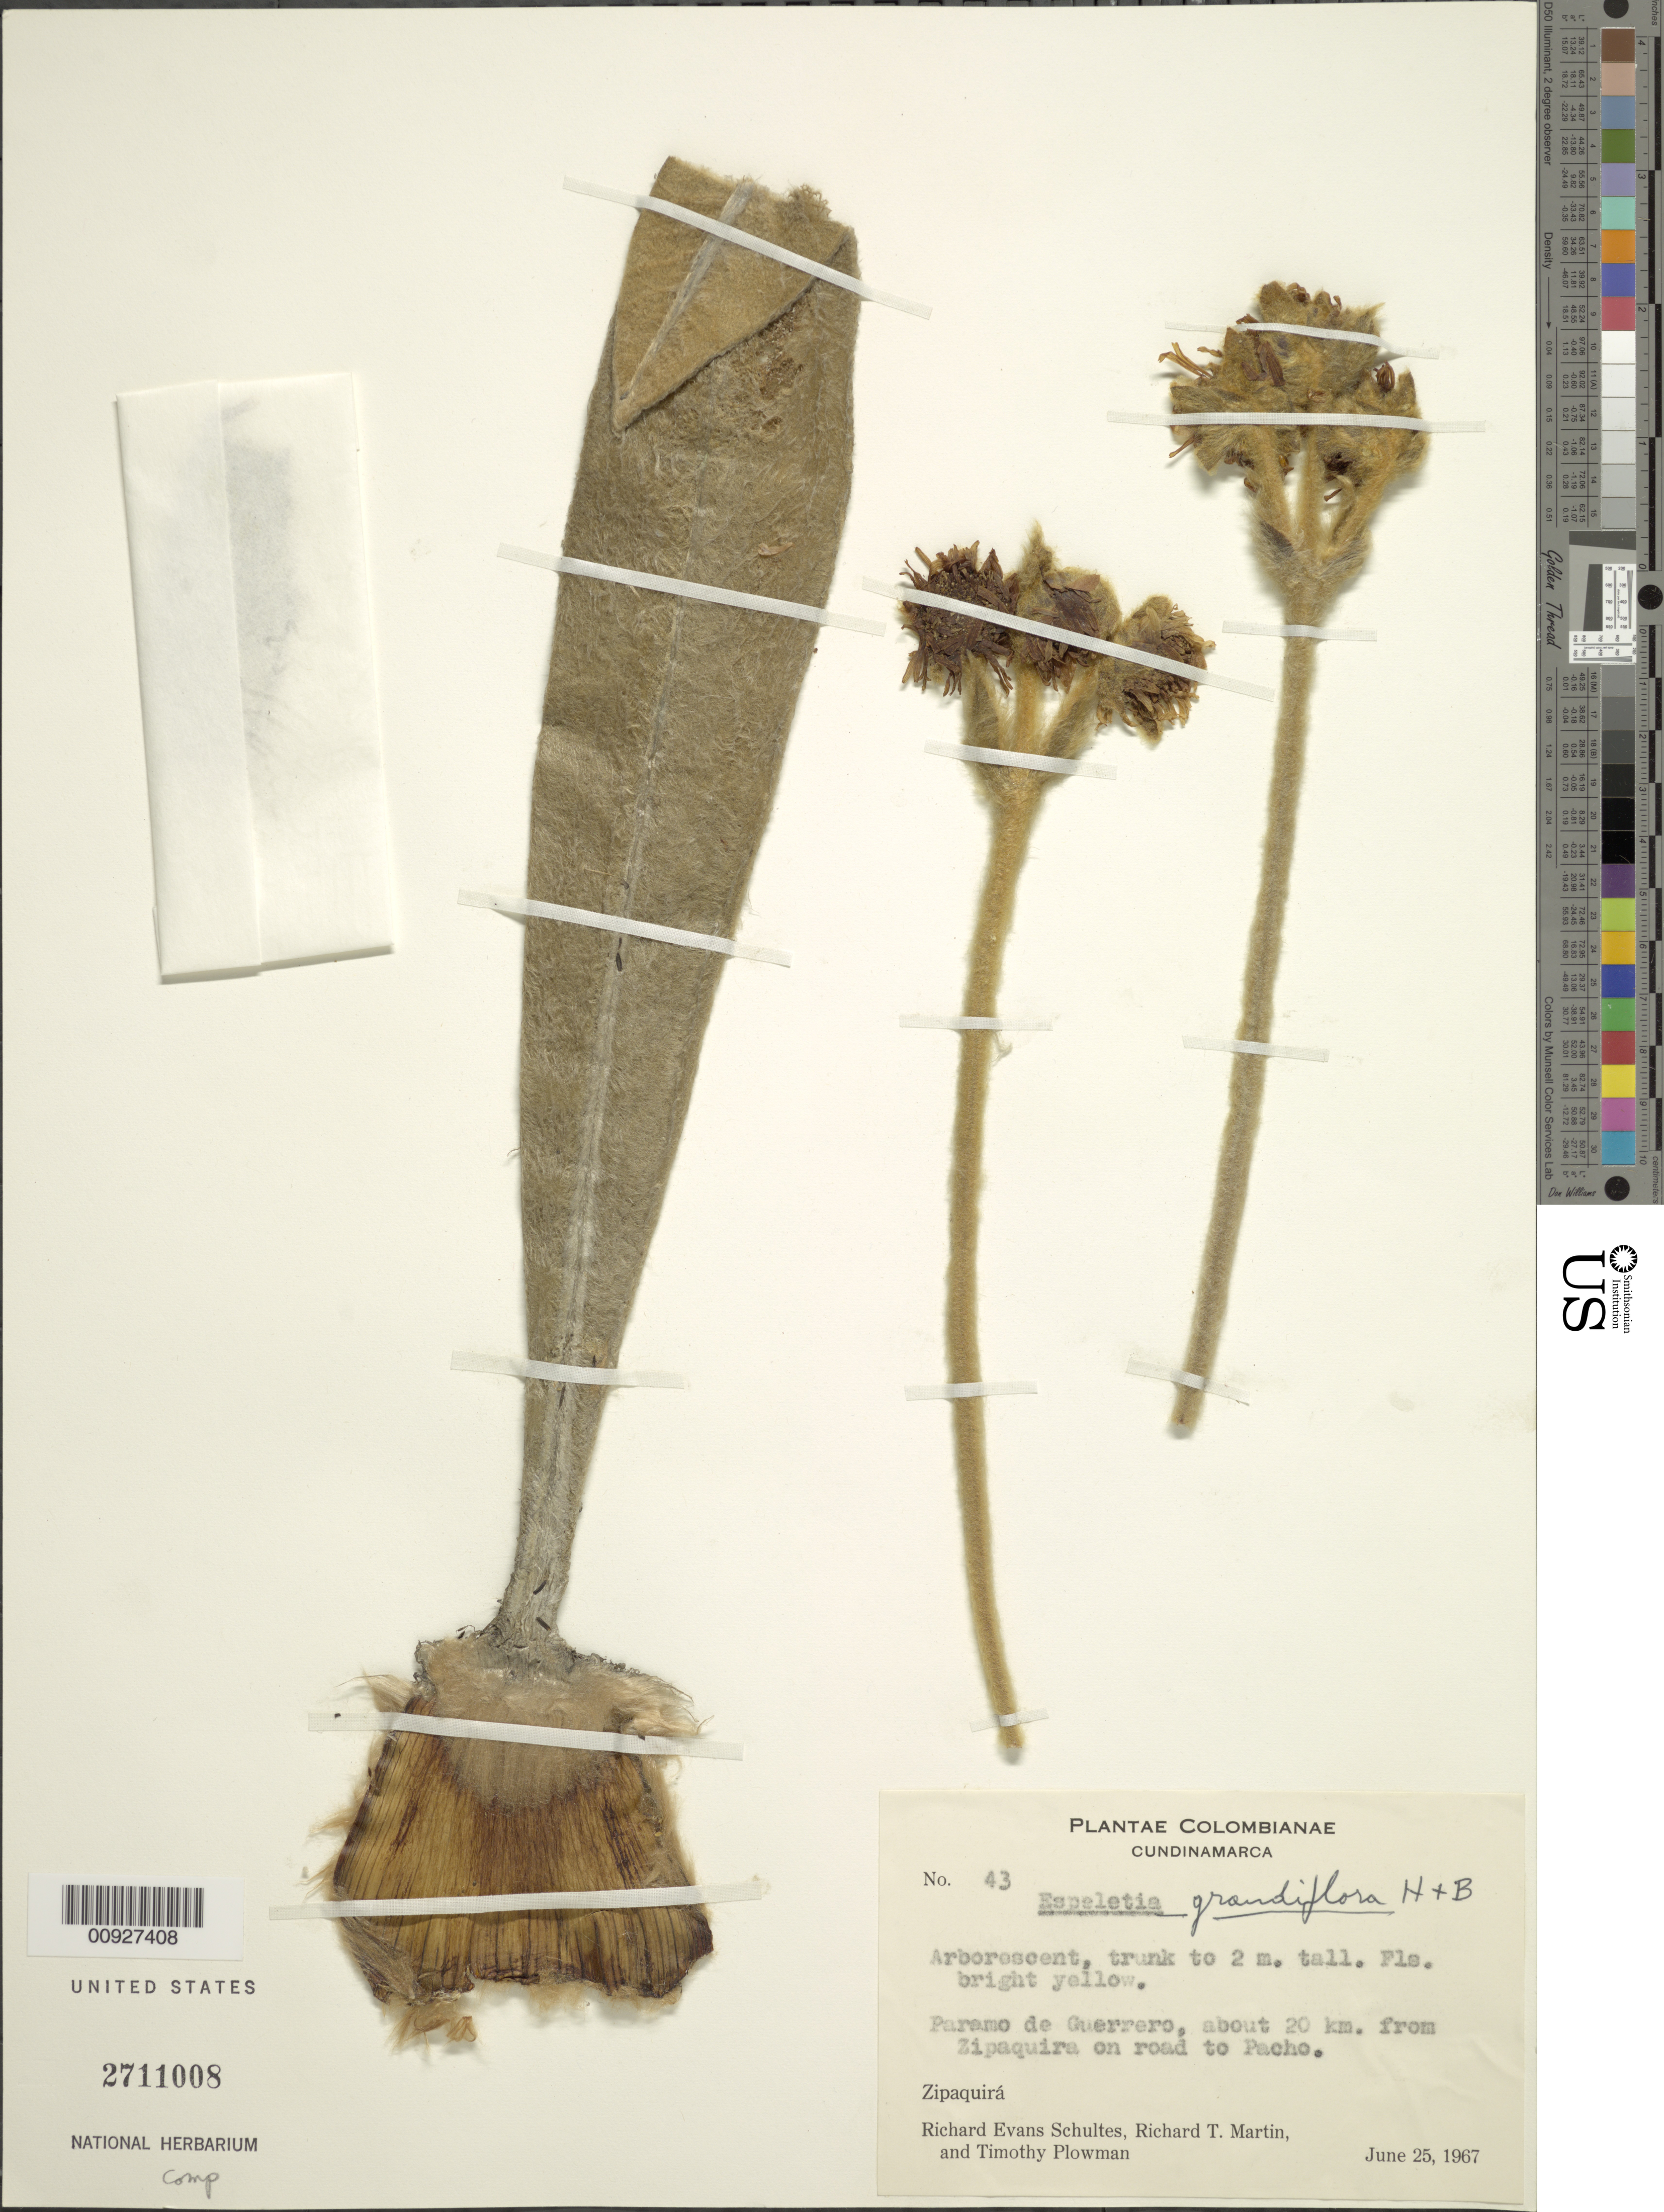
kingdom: Plantae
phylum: Tracheophyta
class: Magnoliopsida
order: Asterales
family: Asteraceae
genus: Espeletia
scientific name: Espeletia grandiflora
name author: Humb. & Bonpl.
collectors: R. E. Schultes, R. Martin & T. Plowman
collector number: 43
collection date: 1967-06-25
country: Colombia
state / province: Cundinamarca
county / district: Zipaquirá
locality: Páramo de Guerrero. Páramo de Guerrero, about 20 km. from Zipaquirá on road to Pacho.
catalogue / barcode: US 2711008